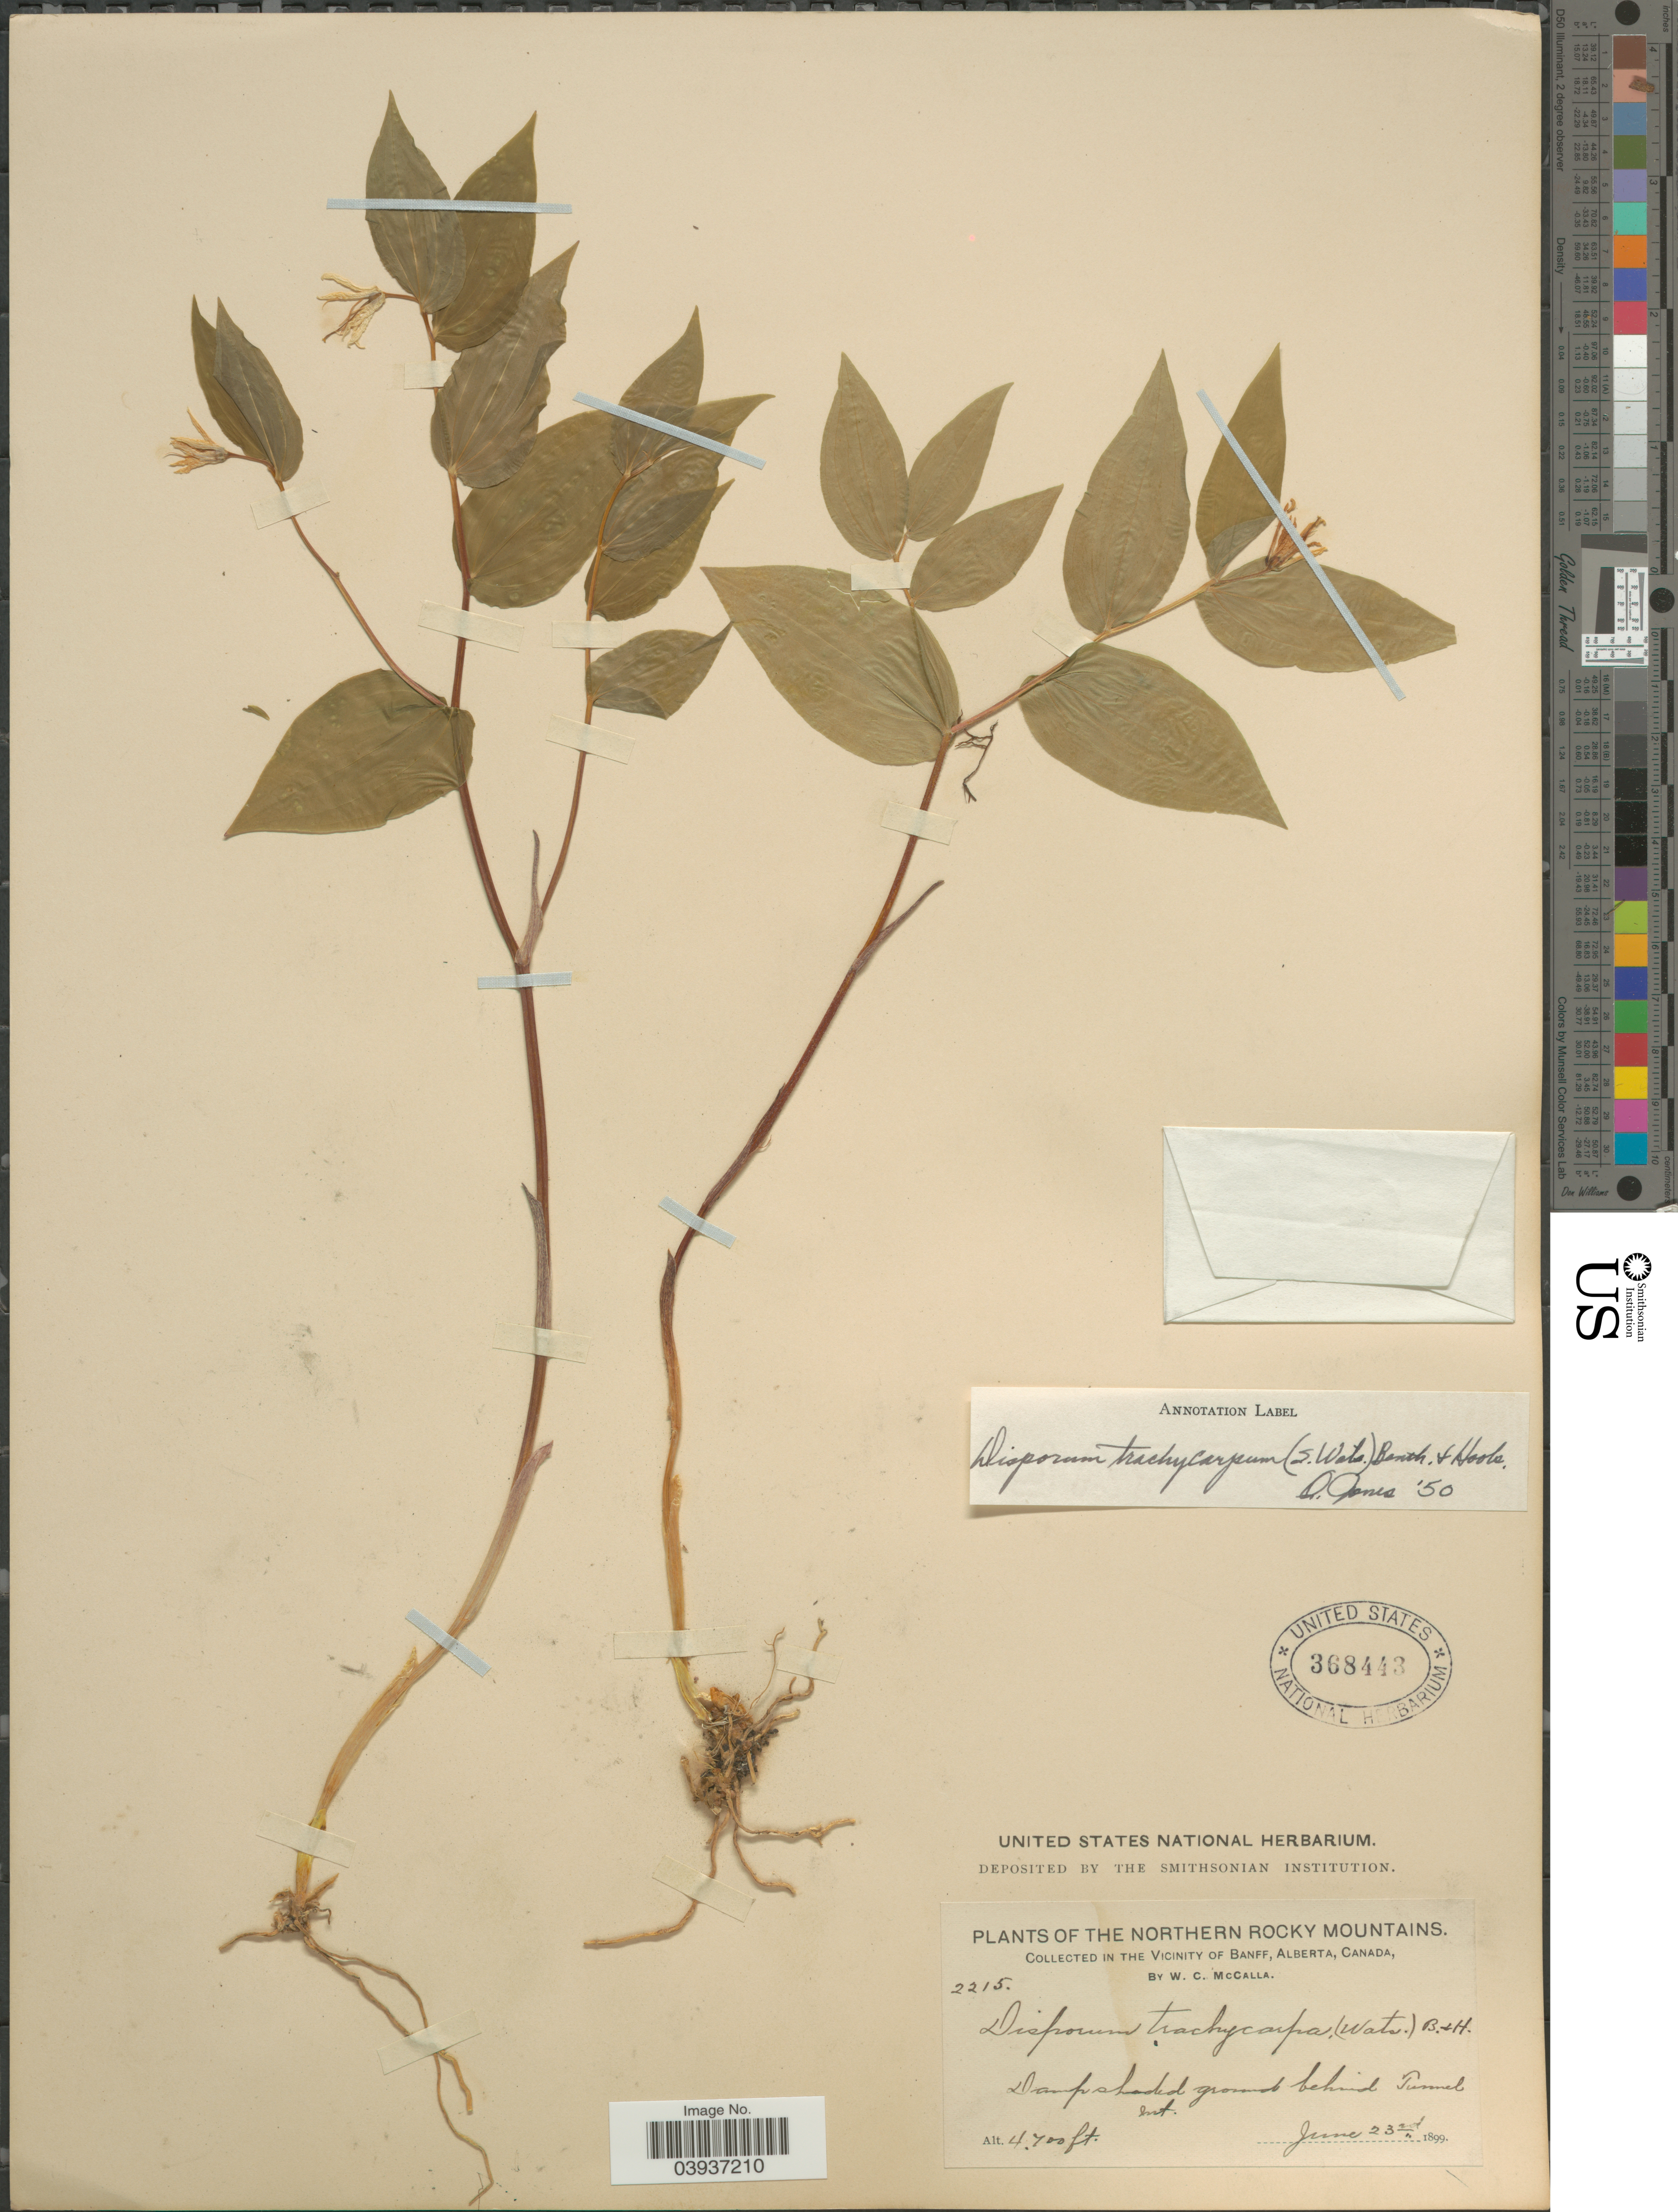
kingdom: Plantae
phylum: Tracheophyta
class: Liliopsida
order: Liliales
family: Colchicaceae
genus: Disporum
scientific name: Disporum trachycarpum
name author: (S. Watson) Benth. & Hook. f.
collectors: W. McCalla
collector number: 2215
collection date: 1899-06-23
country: Canada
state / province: Alberta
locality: The Northern Rocky Mountains. In the Vicinity of Banff. Behind Tunnel mt.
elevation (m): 1433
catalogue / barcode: US 368443